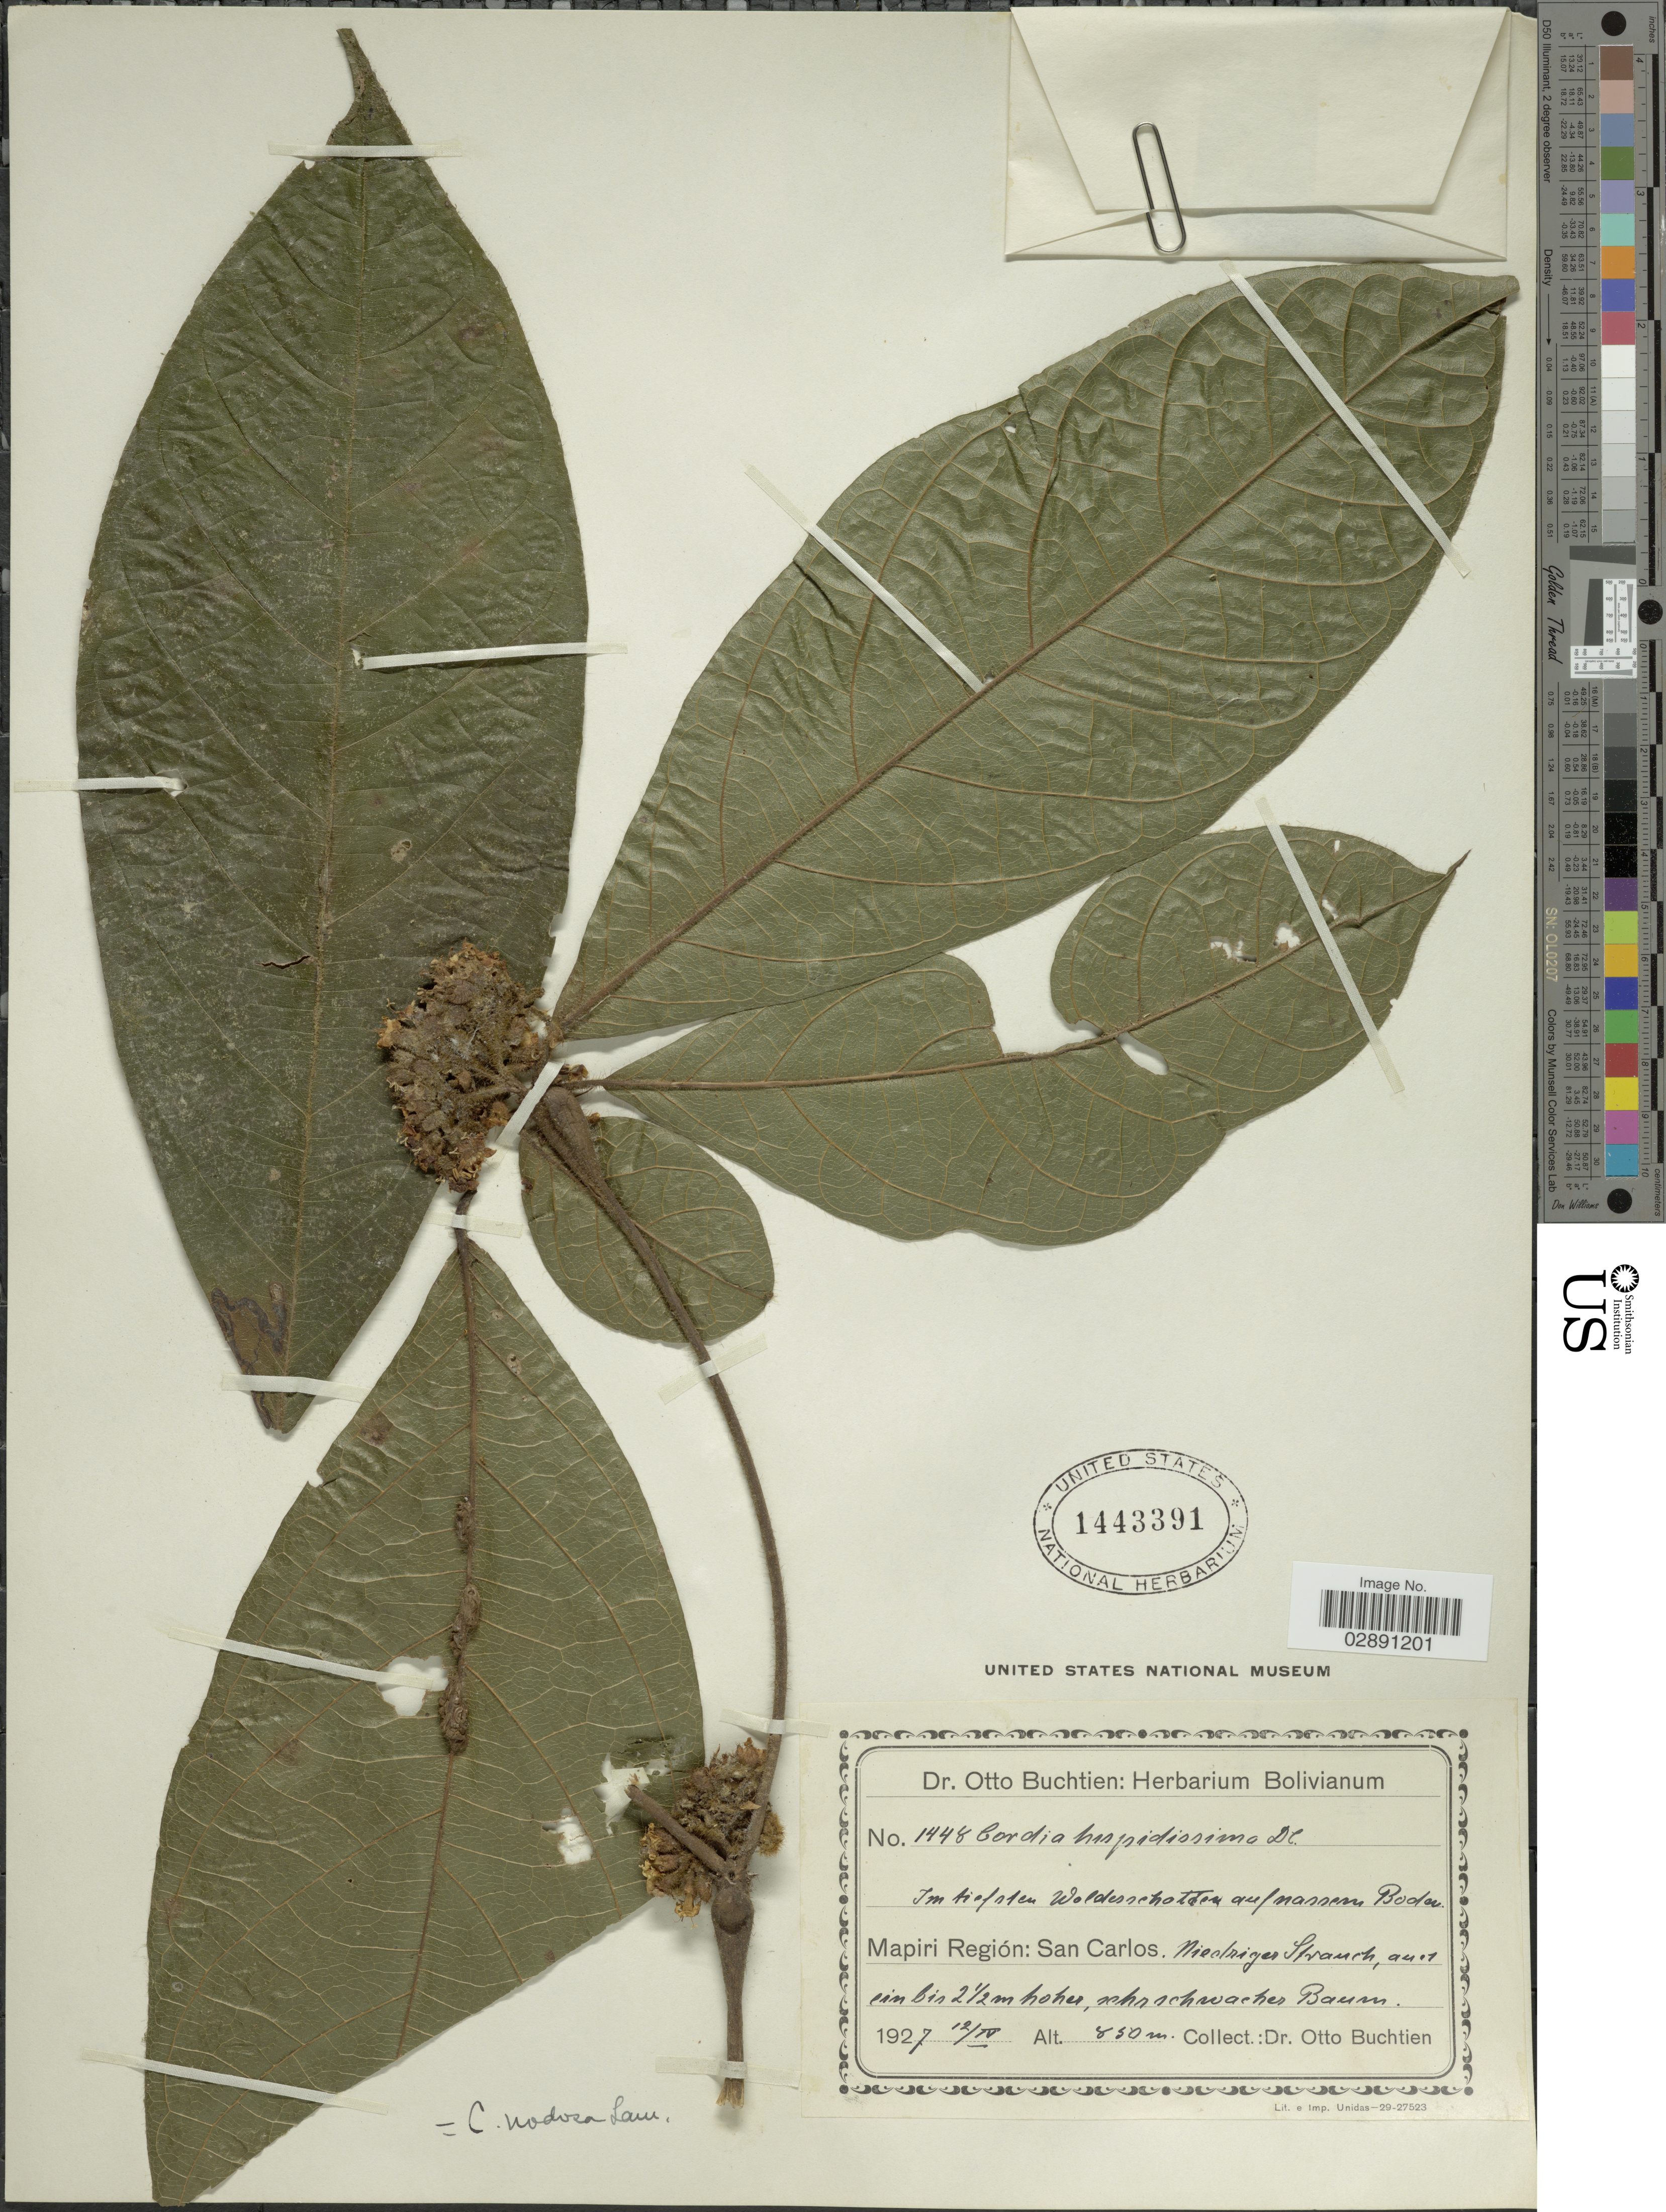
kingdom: Plantae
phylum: Tracheophyta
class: Magnoliopsida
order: Boraginales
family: Cordiaceae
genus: Cordia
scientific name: Cordia nodosa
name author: Lam.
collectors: O. Buchtien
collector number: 1448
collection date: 1927-04-12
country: Bolivia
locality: Mapiri Región: San Carlos.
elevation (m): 850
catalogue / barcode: US 1443391